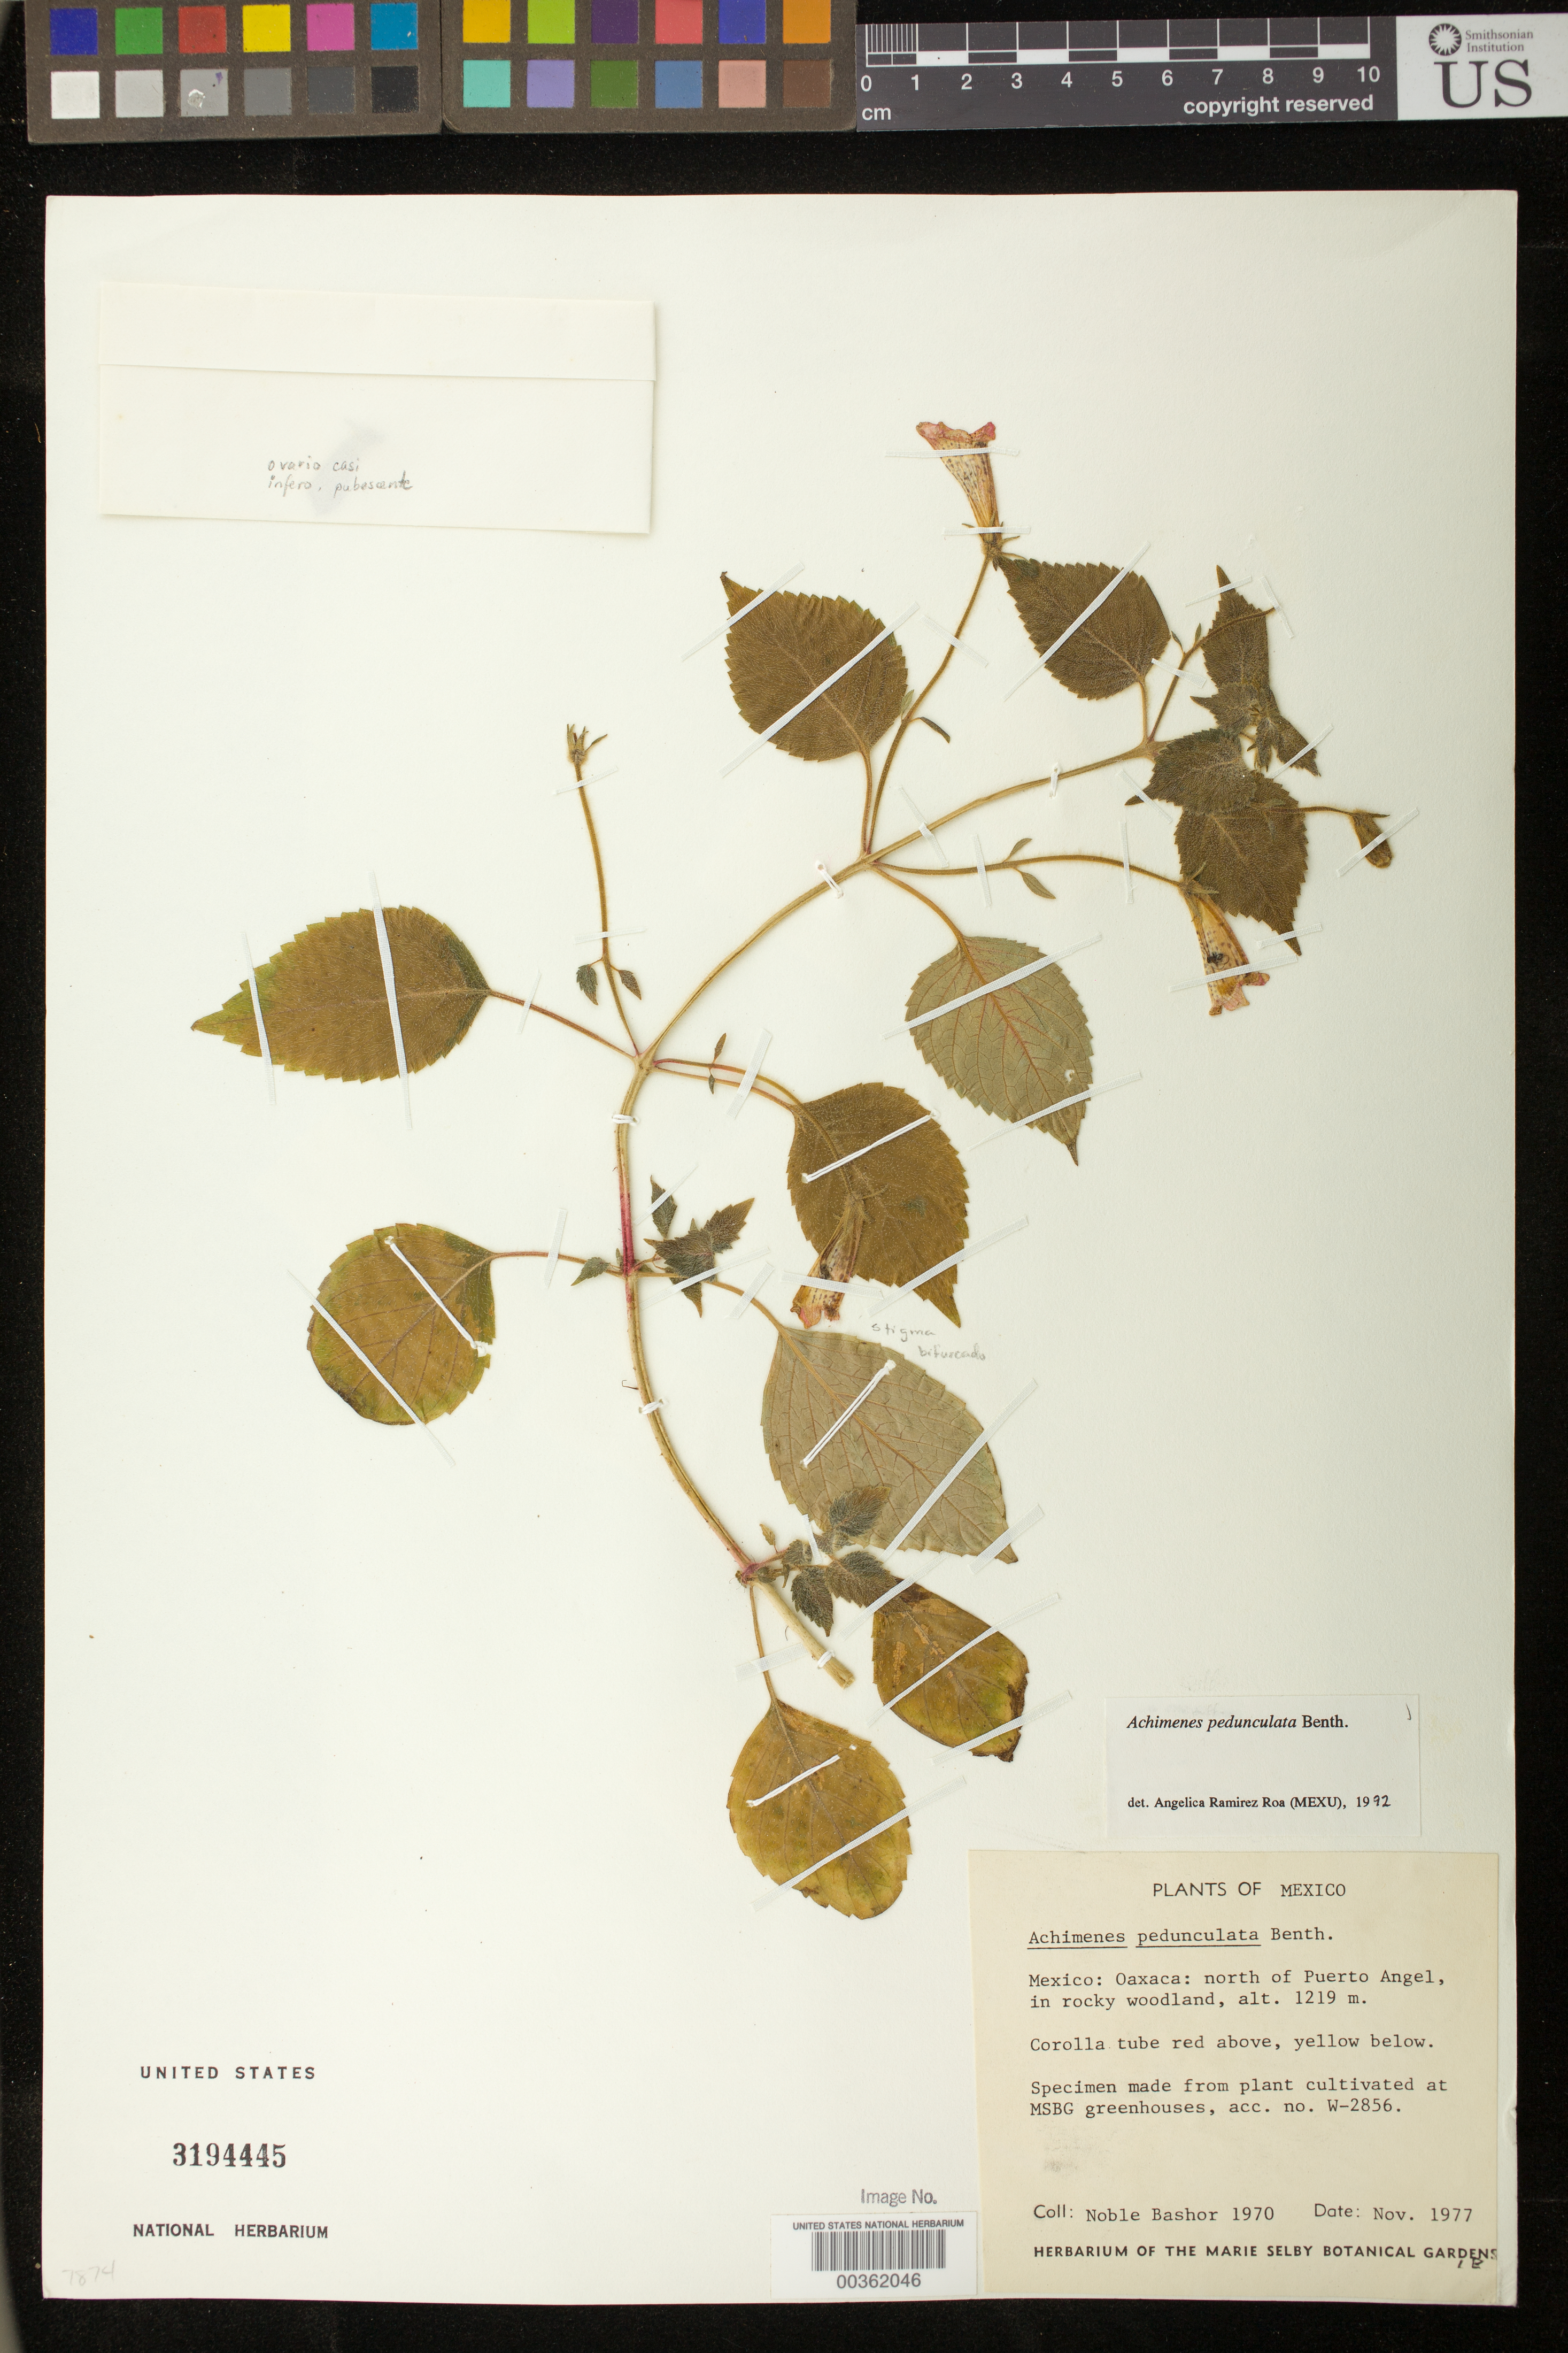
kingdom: Plantae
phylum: Tracheophyta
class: Magnoliopsida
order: Lamiales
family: Gesneriaceae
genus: Achimenes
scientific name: Achimenes pedunculata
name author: Benth.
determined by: Skog, Laurence E.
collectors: H. J. Wiehler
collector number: s.n. [W-2856]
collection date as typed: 16 Aug 1980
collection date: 1980-08-16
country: United States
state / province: Florida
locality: Cultivated in Marie Selby Botanical Gardens greenhouses.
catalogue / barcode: US 3194445